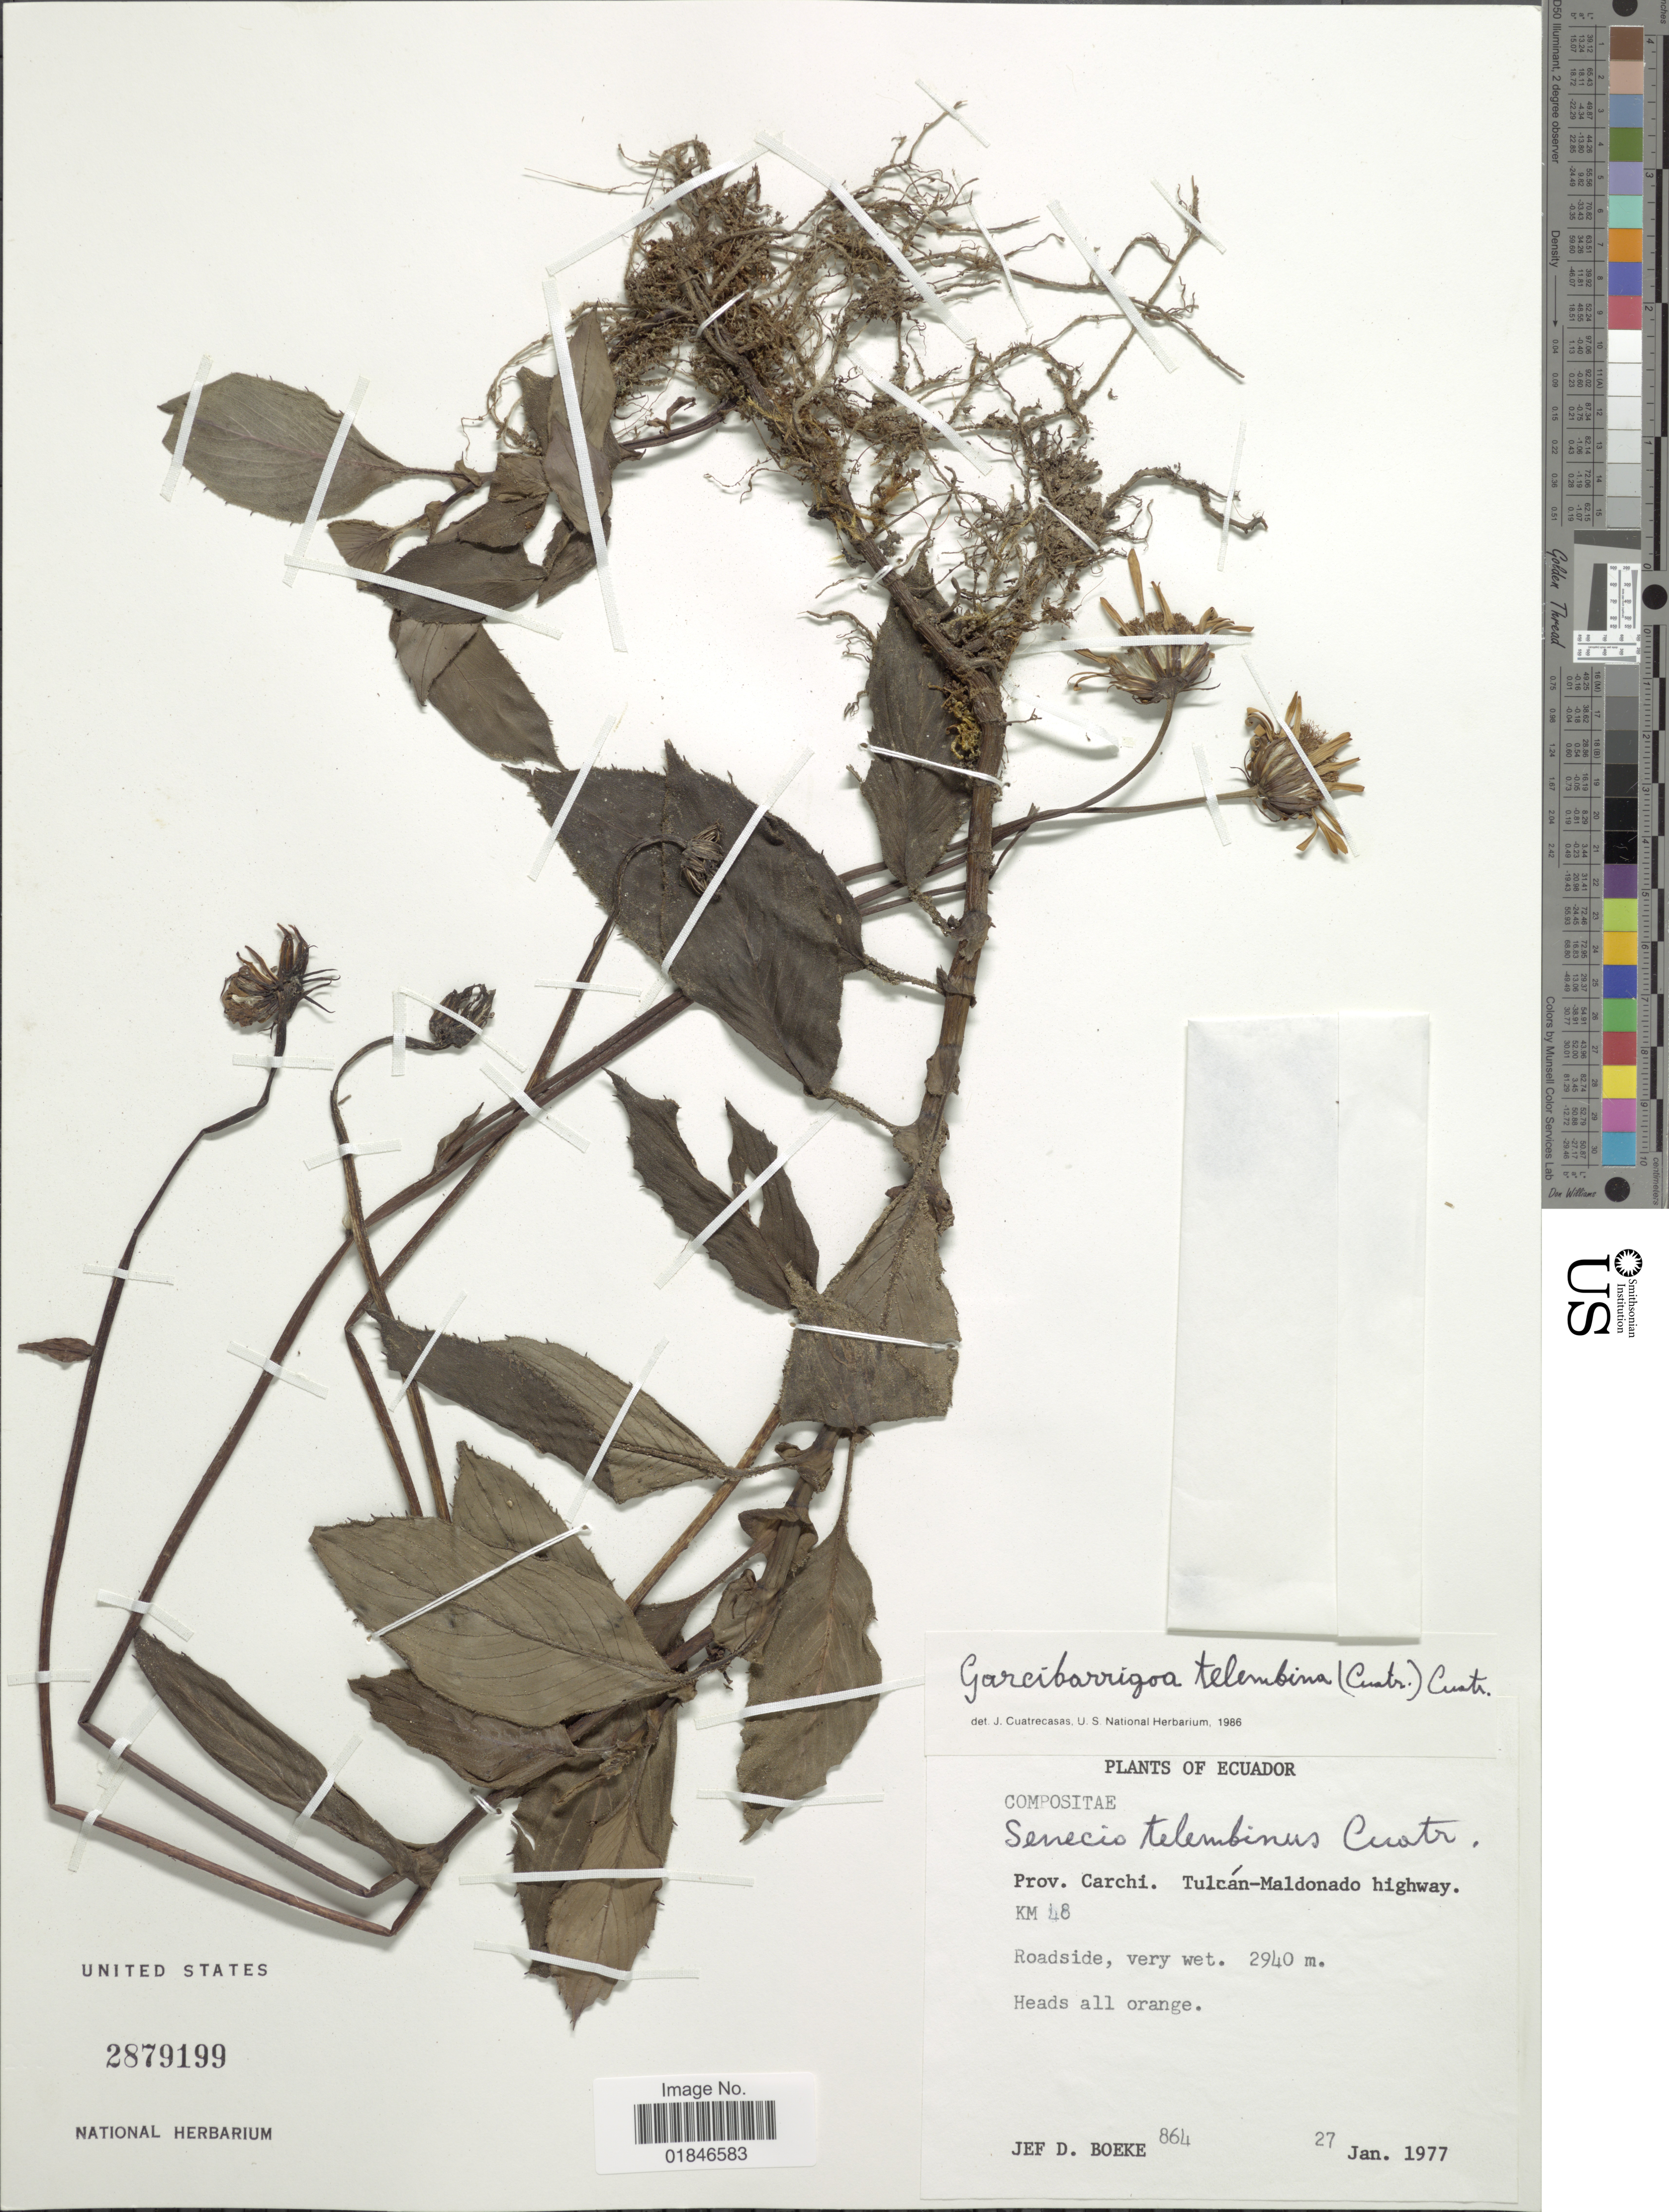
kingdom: Plantae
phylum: Tracheophyta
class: Magnoliopsida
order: Asterales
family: Asteraceae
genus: Garcibarrigoa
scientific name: Garcibarrigoa telembina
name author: (Cuatrec.) Cuatrec.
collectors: J. D. Boeke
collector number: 864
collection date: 1977-01-27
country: Ecuador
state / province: Carchi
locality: Prov. Carchi. Tulcan-Maldonado highway Km 48.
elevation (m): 2940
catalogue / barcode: US 2879199